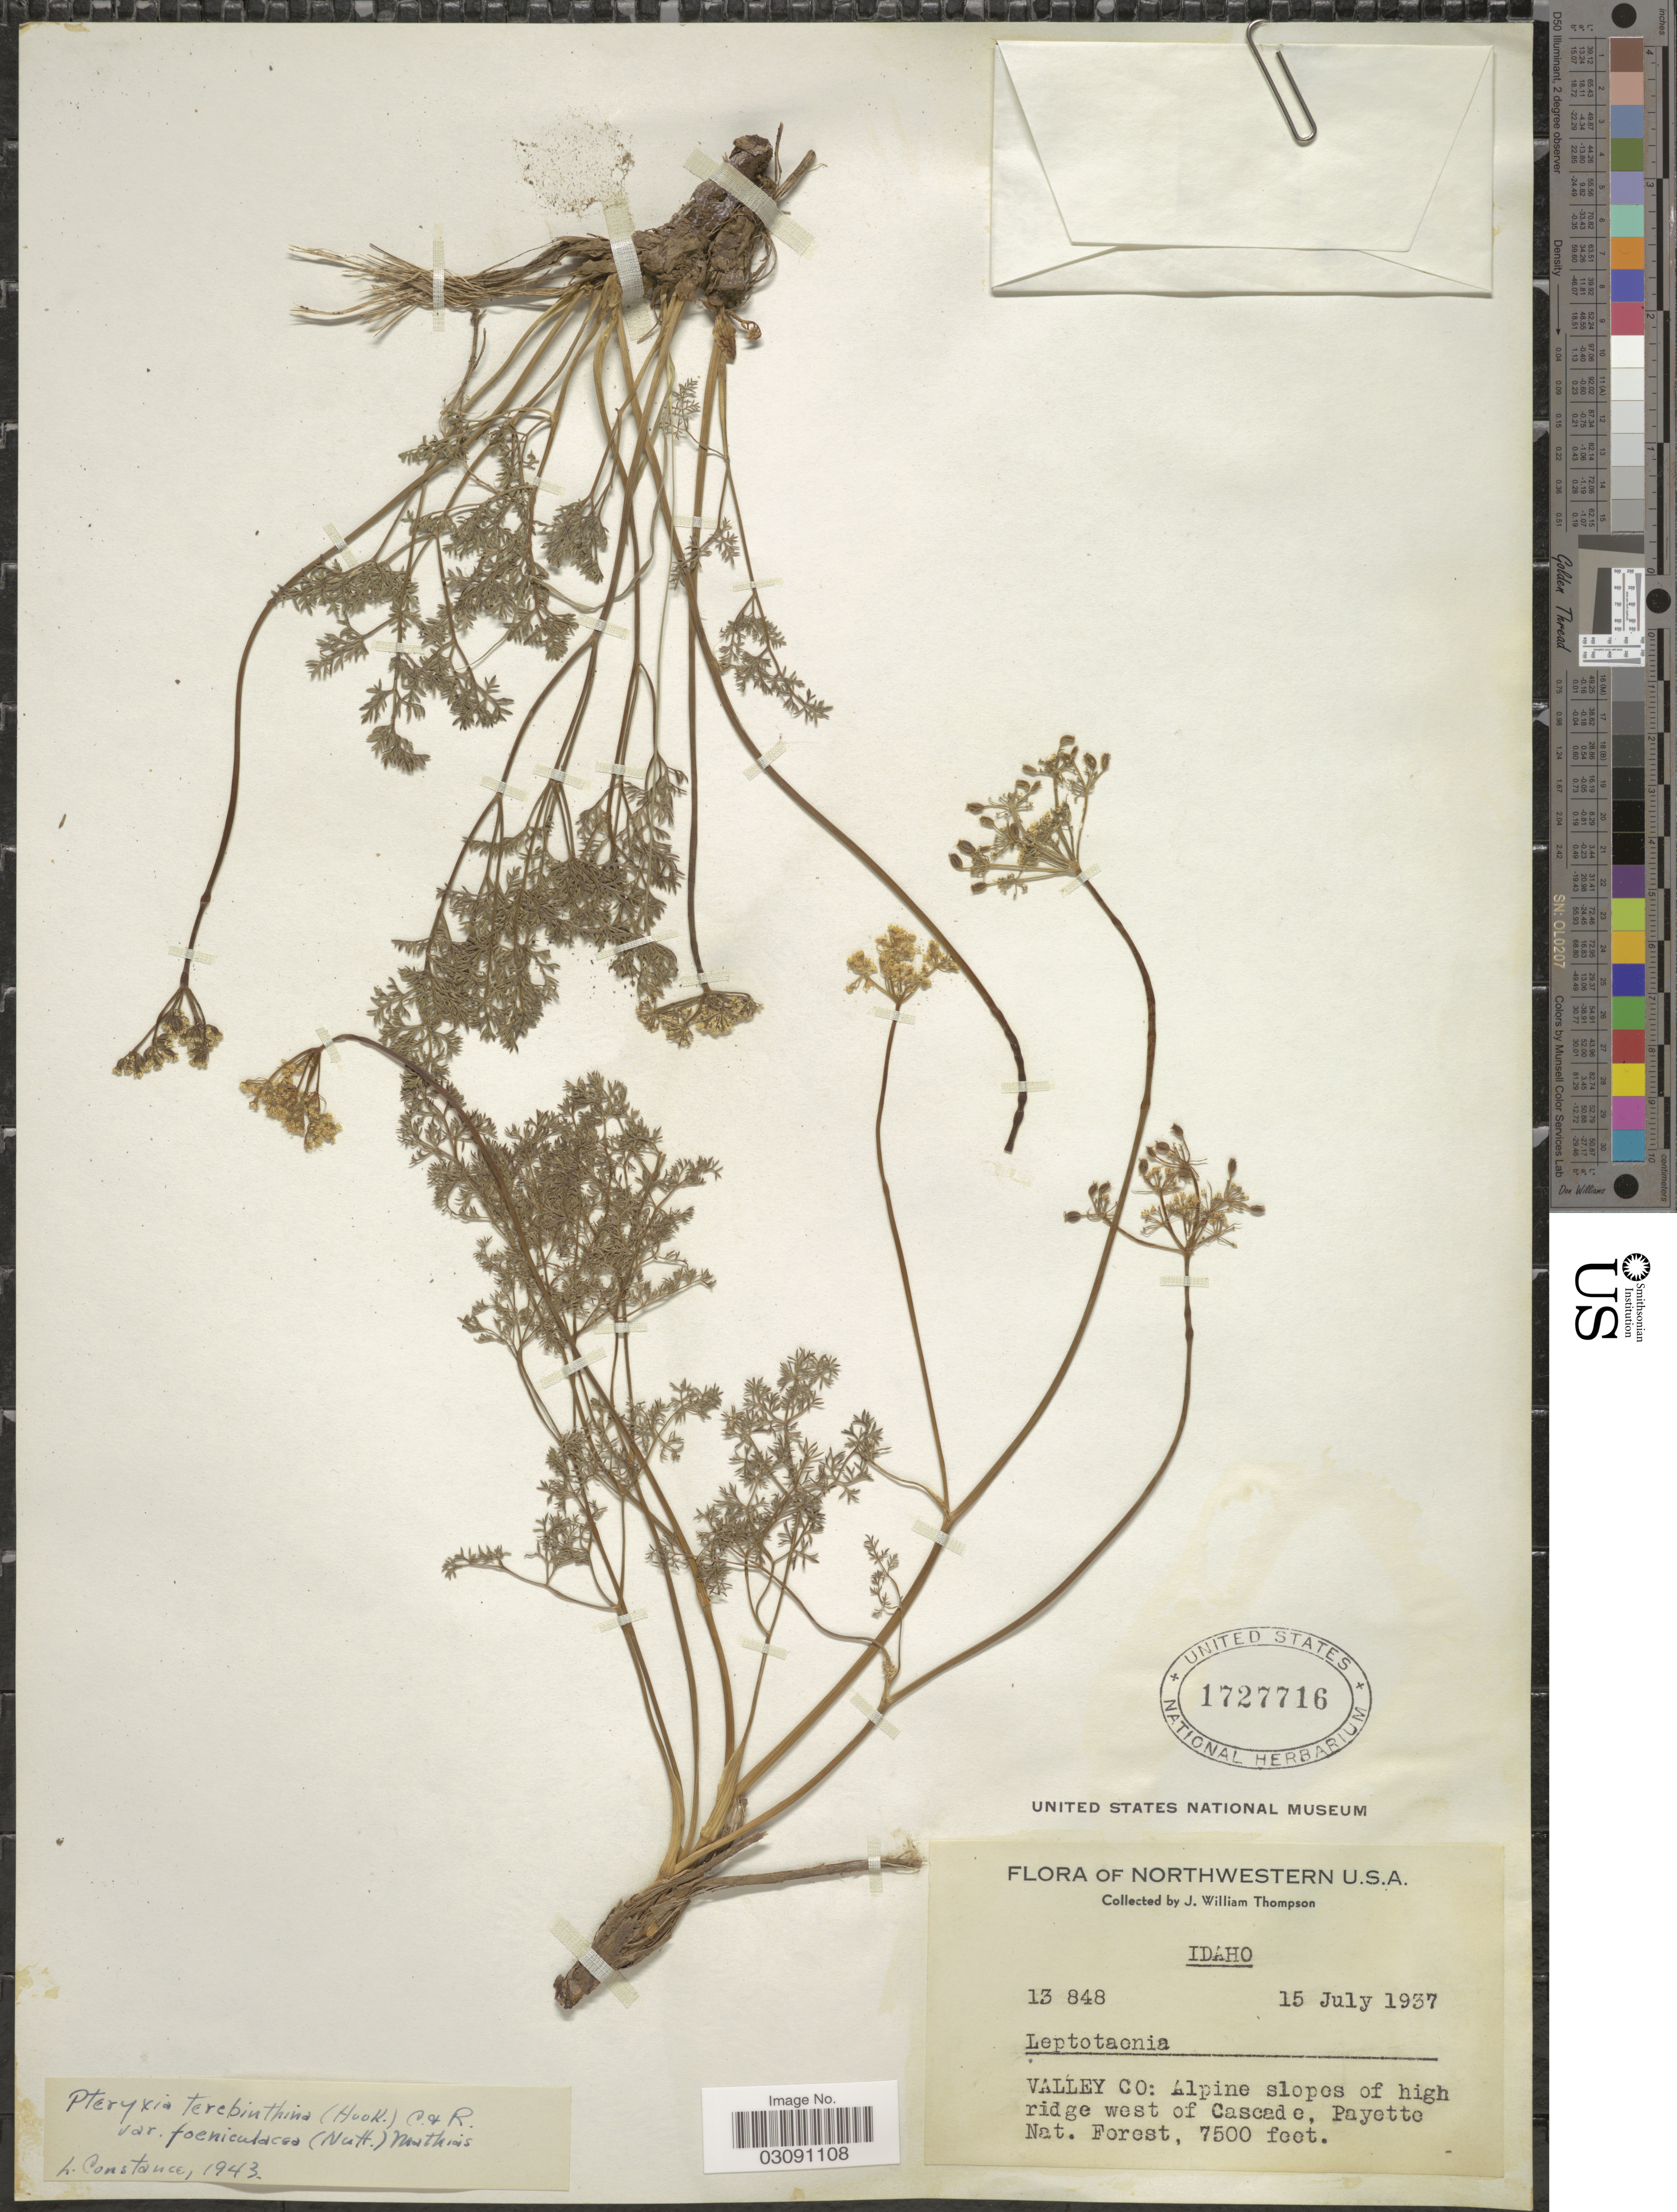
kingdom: Plantae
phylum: Tracheophyta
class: Magnoliopsida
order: Apiales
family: Apiaceae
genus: Pteryxia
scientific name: Pteryxia terebinthina var. foeniculacea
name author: (Torr. & A. Gray) Mathias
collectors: J. W. Thompson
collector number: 13848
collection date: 1937-07-15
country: United States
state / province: Idaho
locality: Northwestern U.S.A., Valley Co: Alpine slopes of high ridge west of Cascade, Payette Nat. Forest.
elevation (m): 2286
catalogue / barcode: US 1727716